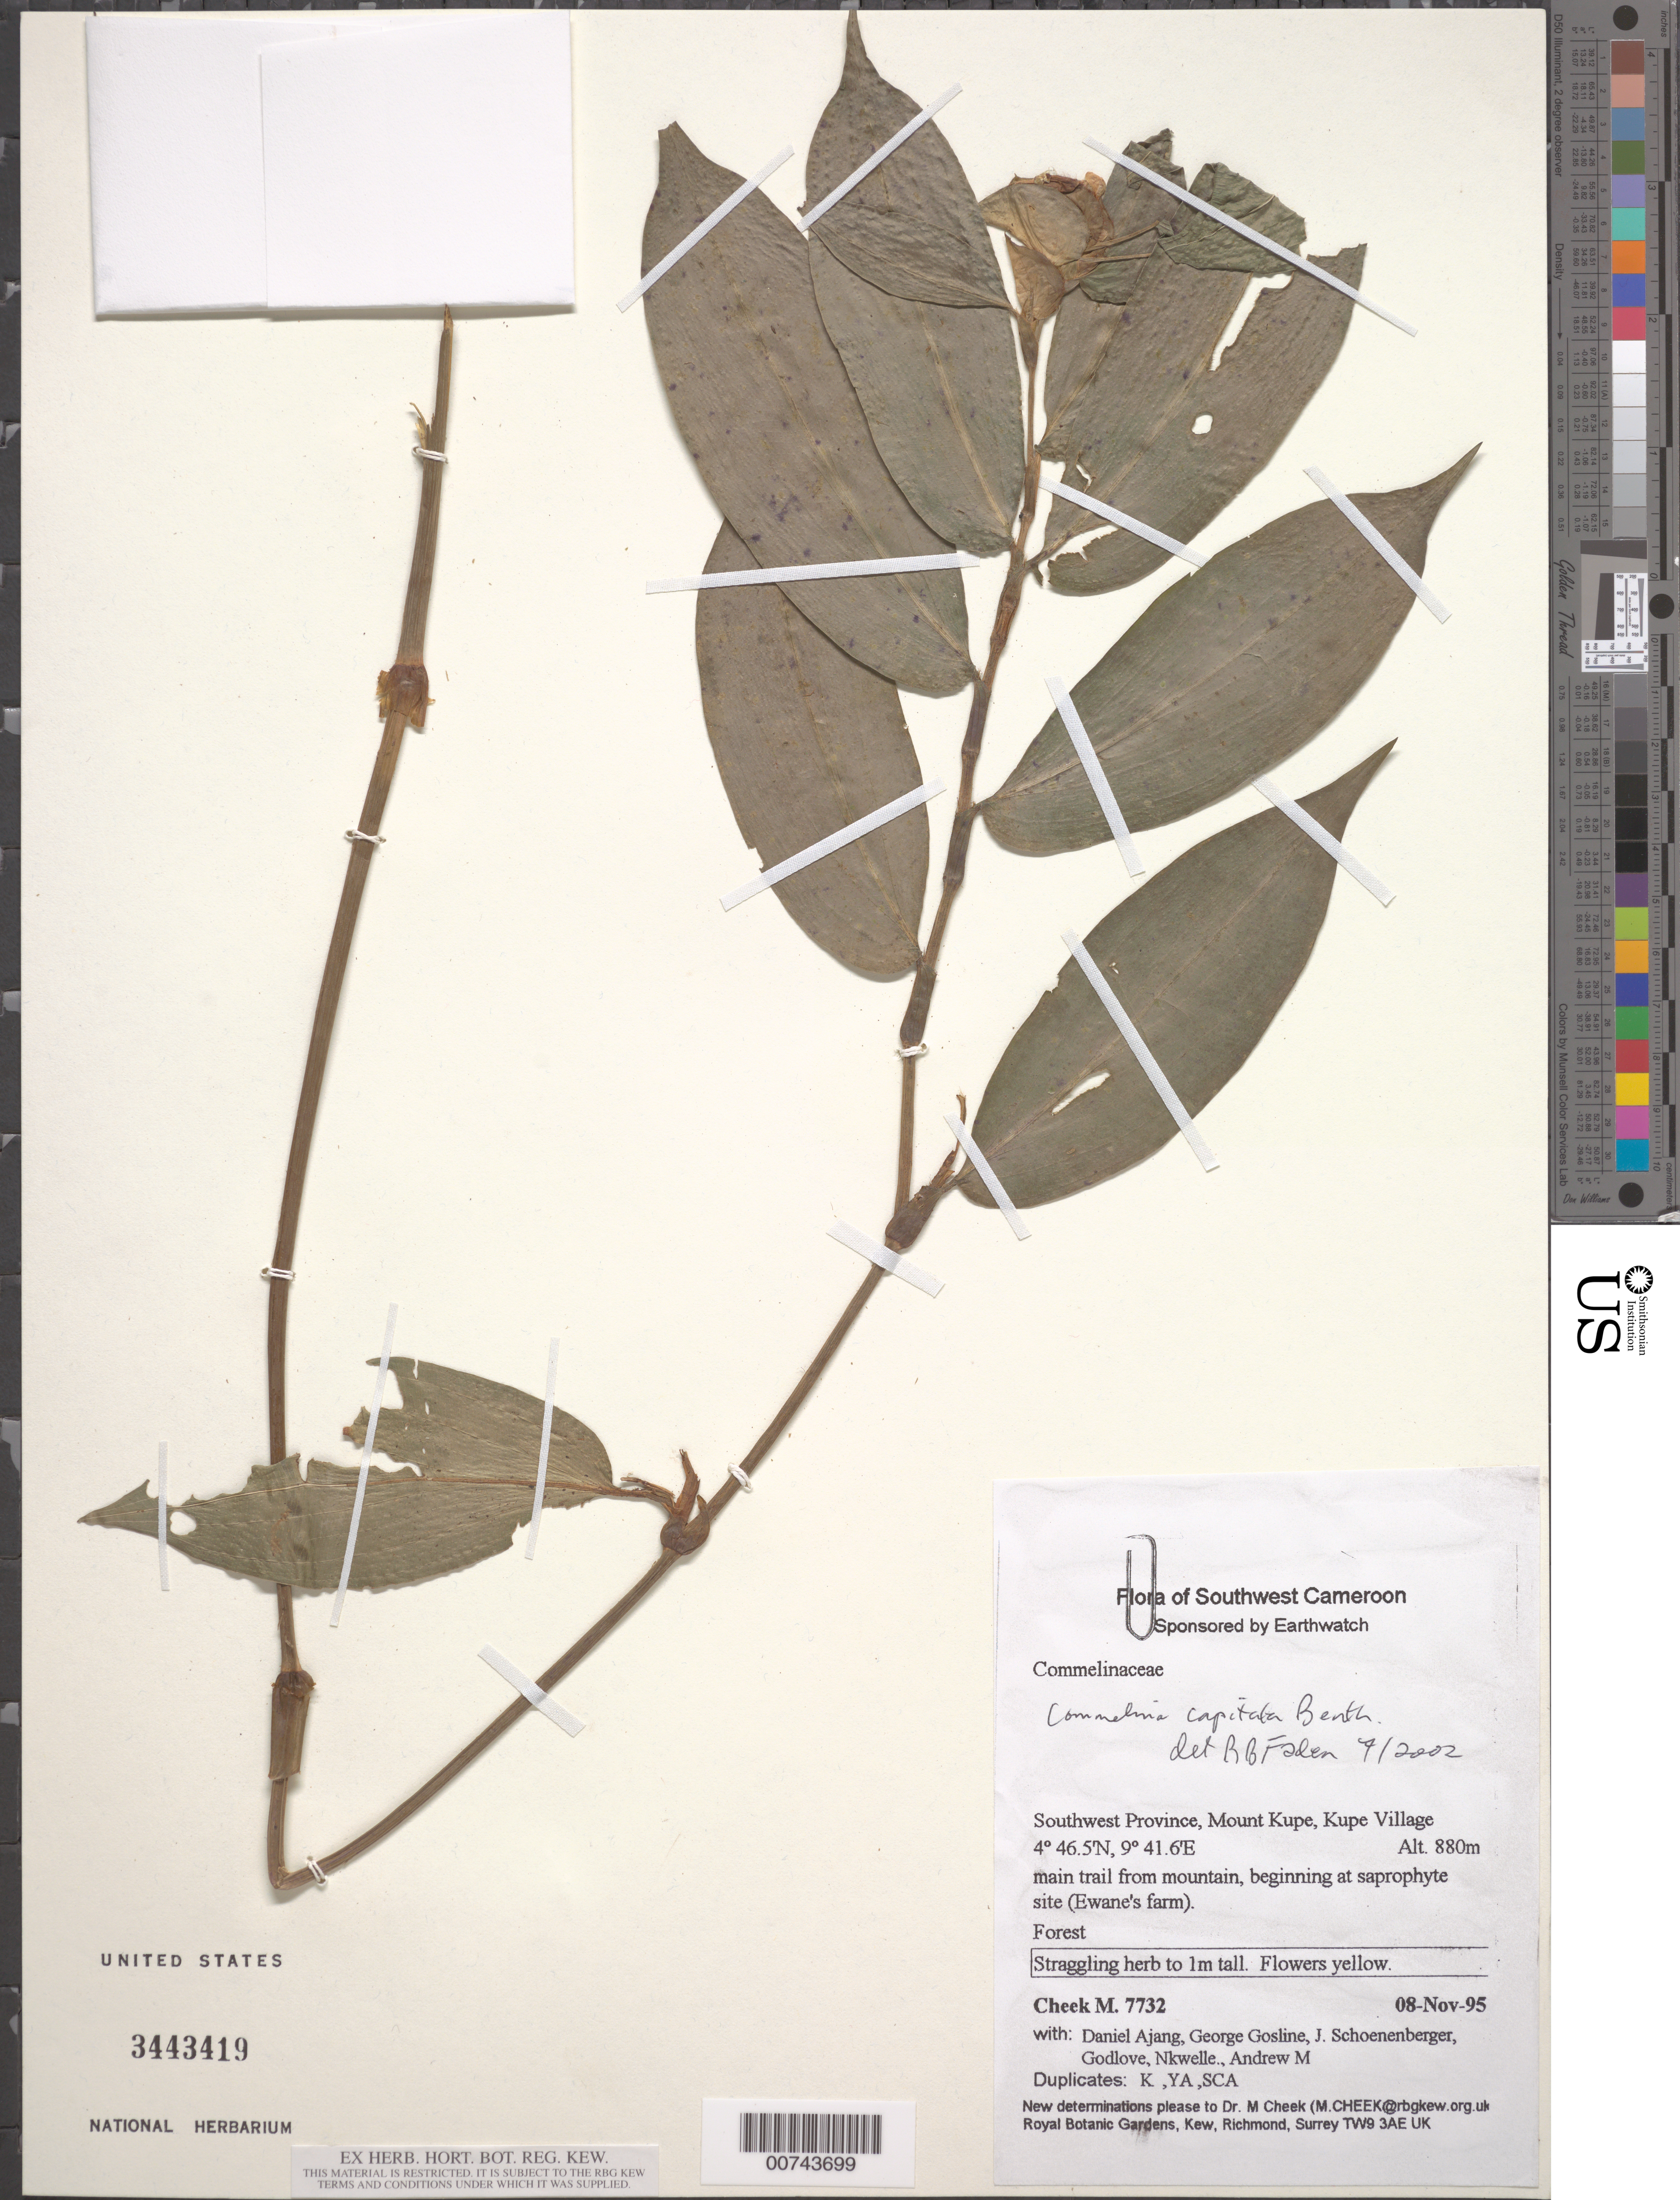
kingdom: Plantae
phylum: Tracheophyta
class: Liliopsida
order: Commelinales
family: Commelinaceae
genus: Commelina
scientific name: Commelina capitata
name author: Benth.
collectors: D. Ajang, G. Gosline, J. Schoenenberger, -. Godlove, -. Nkwelle & M. Andrew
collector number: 7732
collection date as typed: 08 Nov 1995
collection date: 1995-11-08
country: Cameroon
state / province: Sud-Ouest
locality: Mt. Kupe, Kupe Village, Ewane's farm.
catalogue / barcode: US 3443419